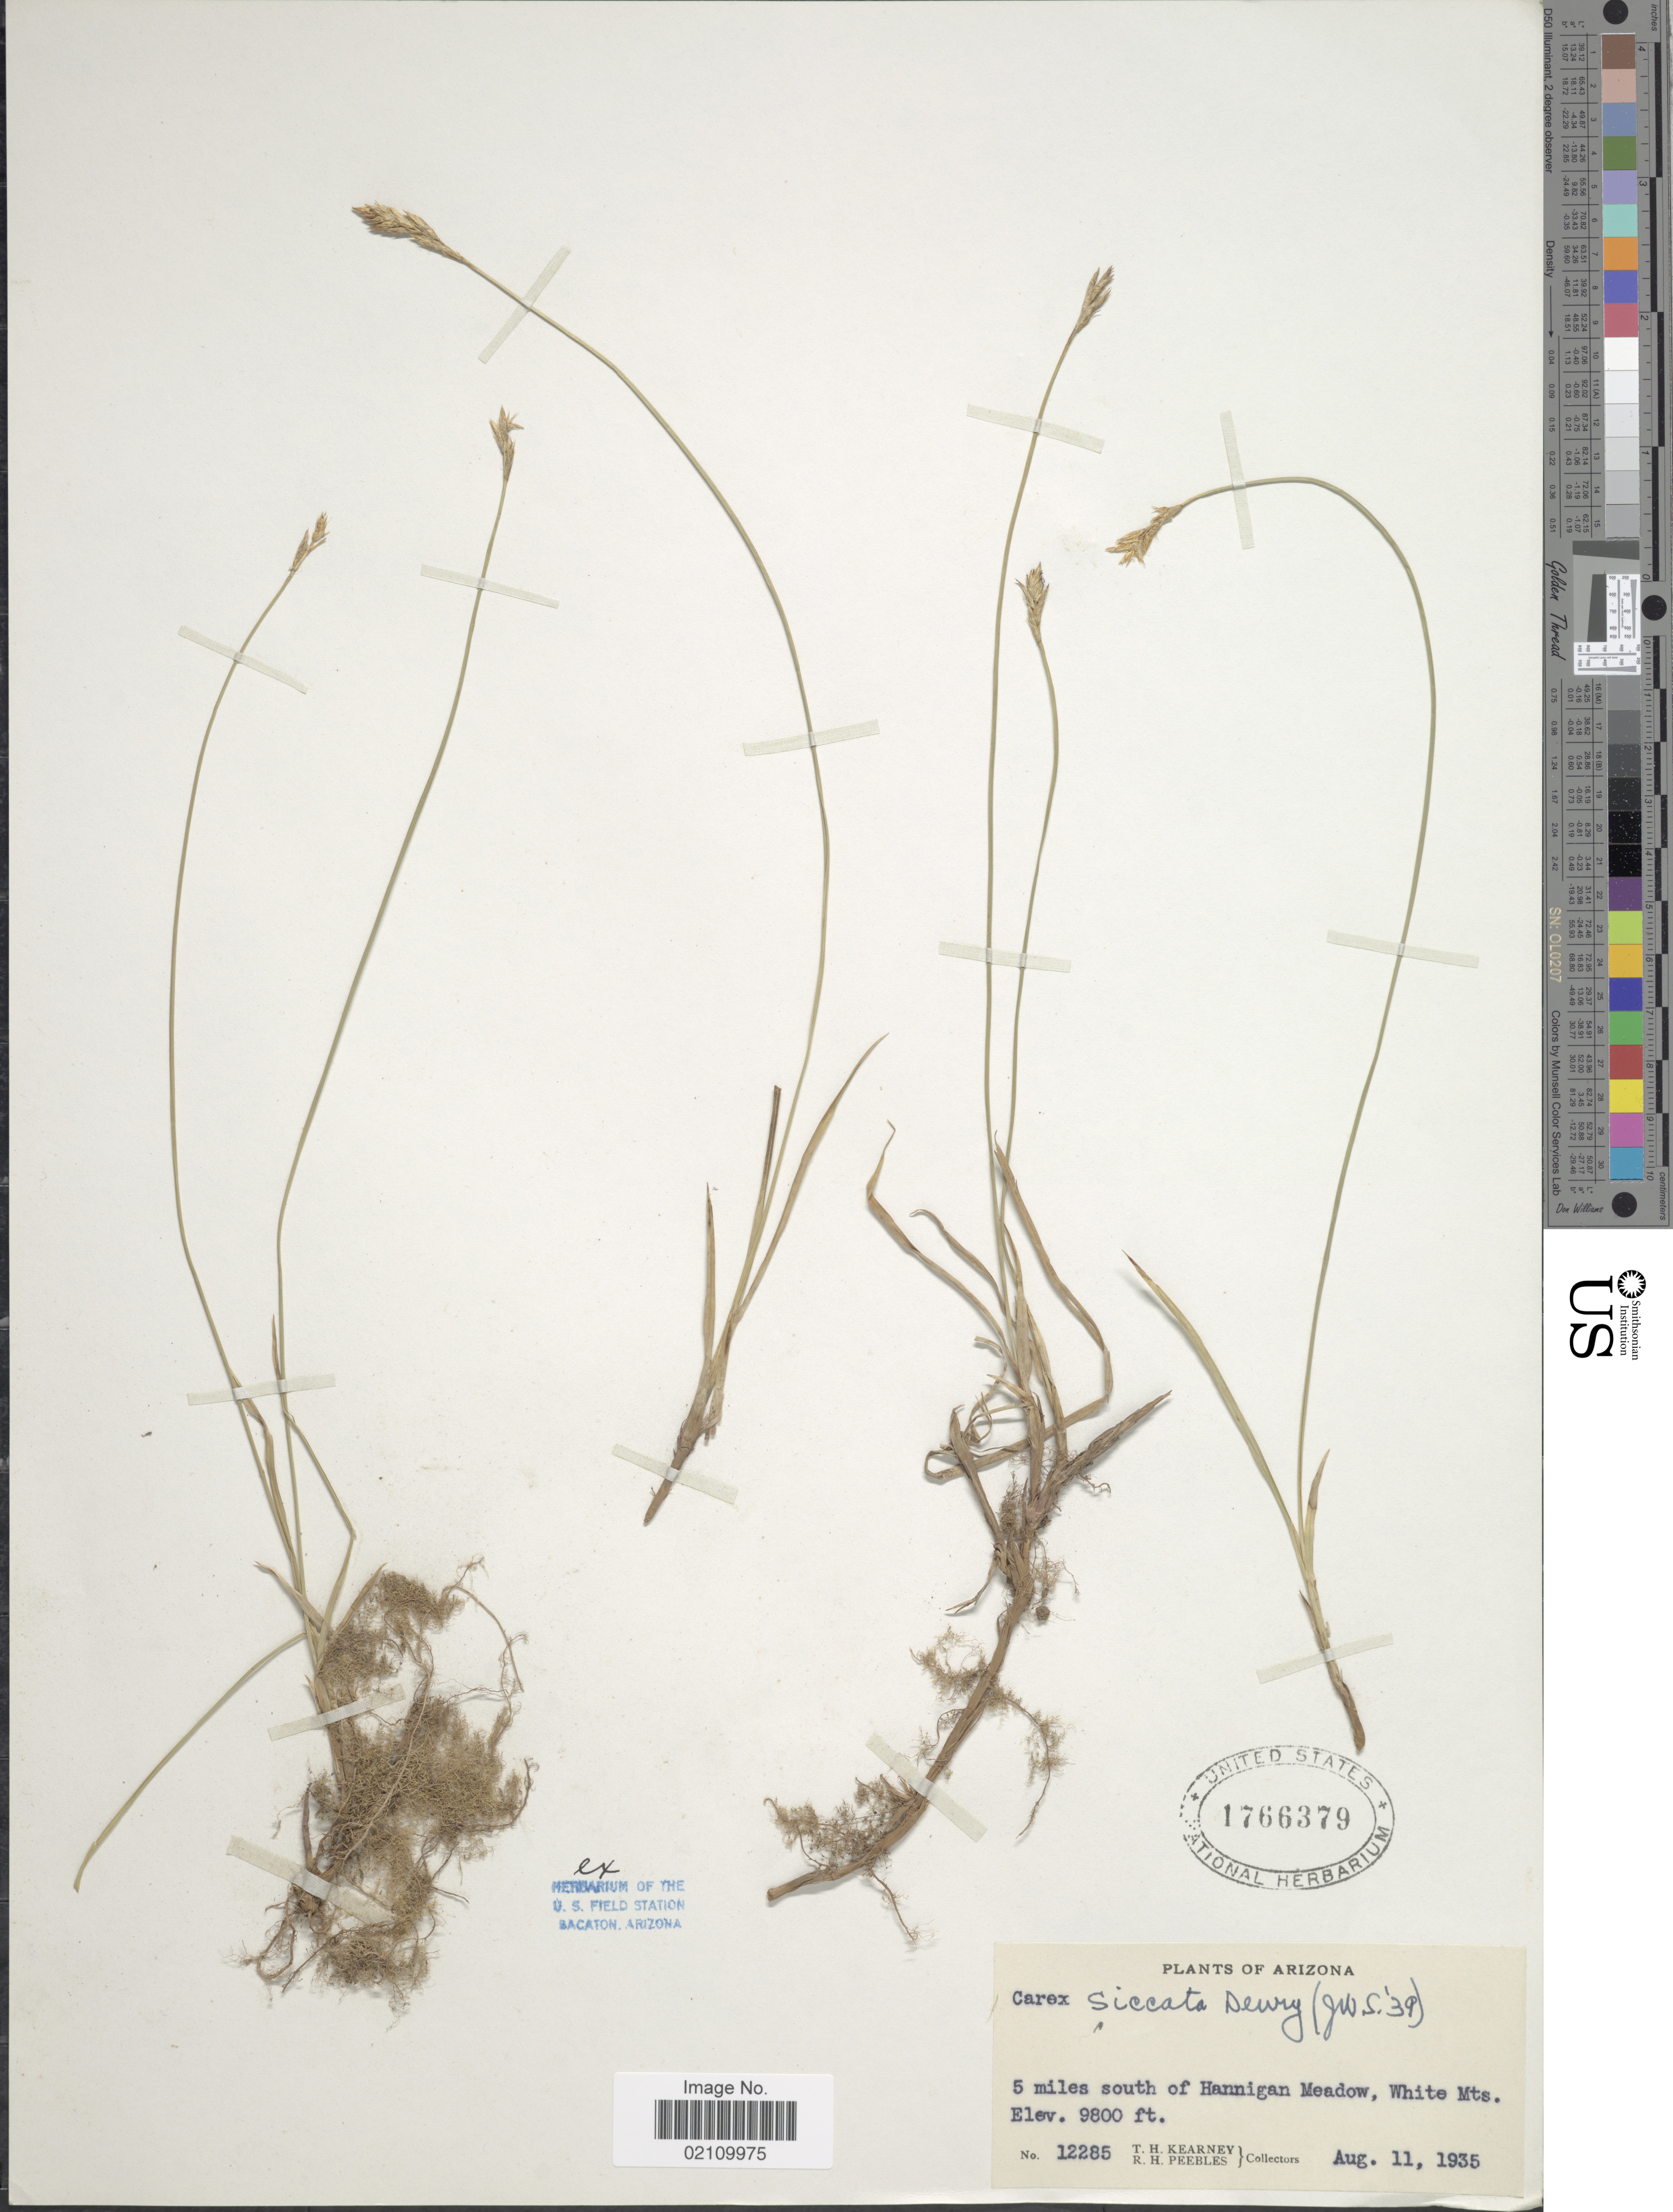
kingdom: Plantae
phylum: Tracheophyta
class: Liliopsida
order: Poales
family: Cyperaceae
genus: Carex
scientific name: Carex siccata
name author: Dewey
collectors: T. H. Kearney & R. H. Peebles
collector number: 12285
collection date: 1935-08-11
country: United States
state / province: Arizona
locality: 5 miles south of Hannigan Meadow, White Mts.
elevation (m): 2987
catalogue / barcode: US 1766379